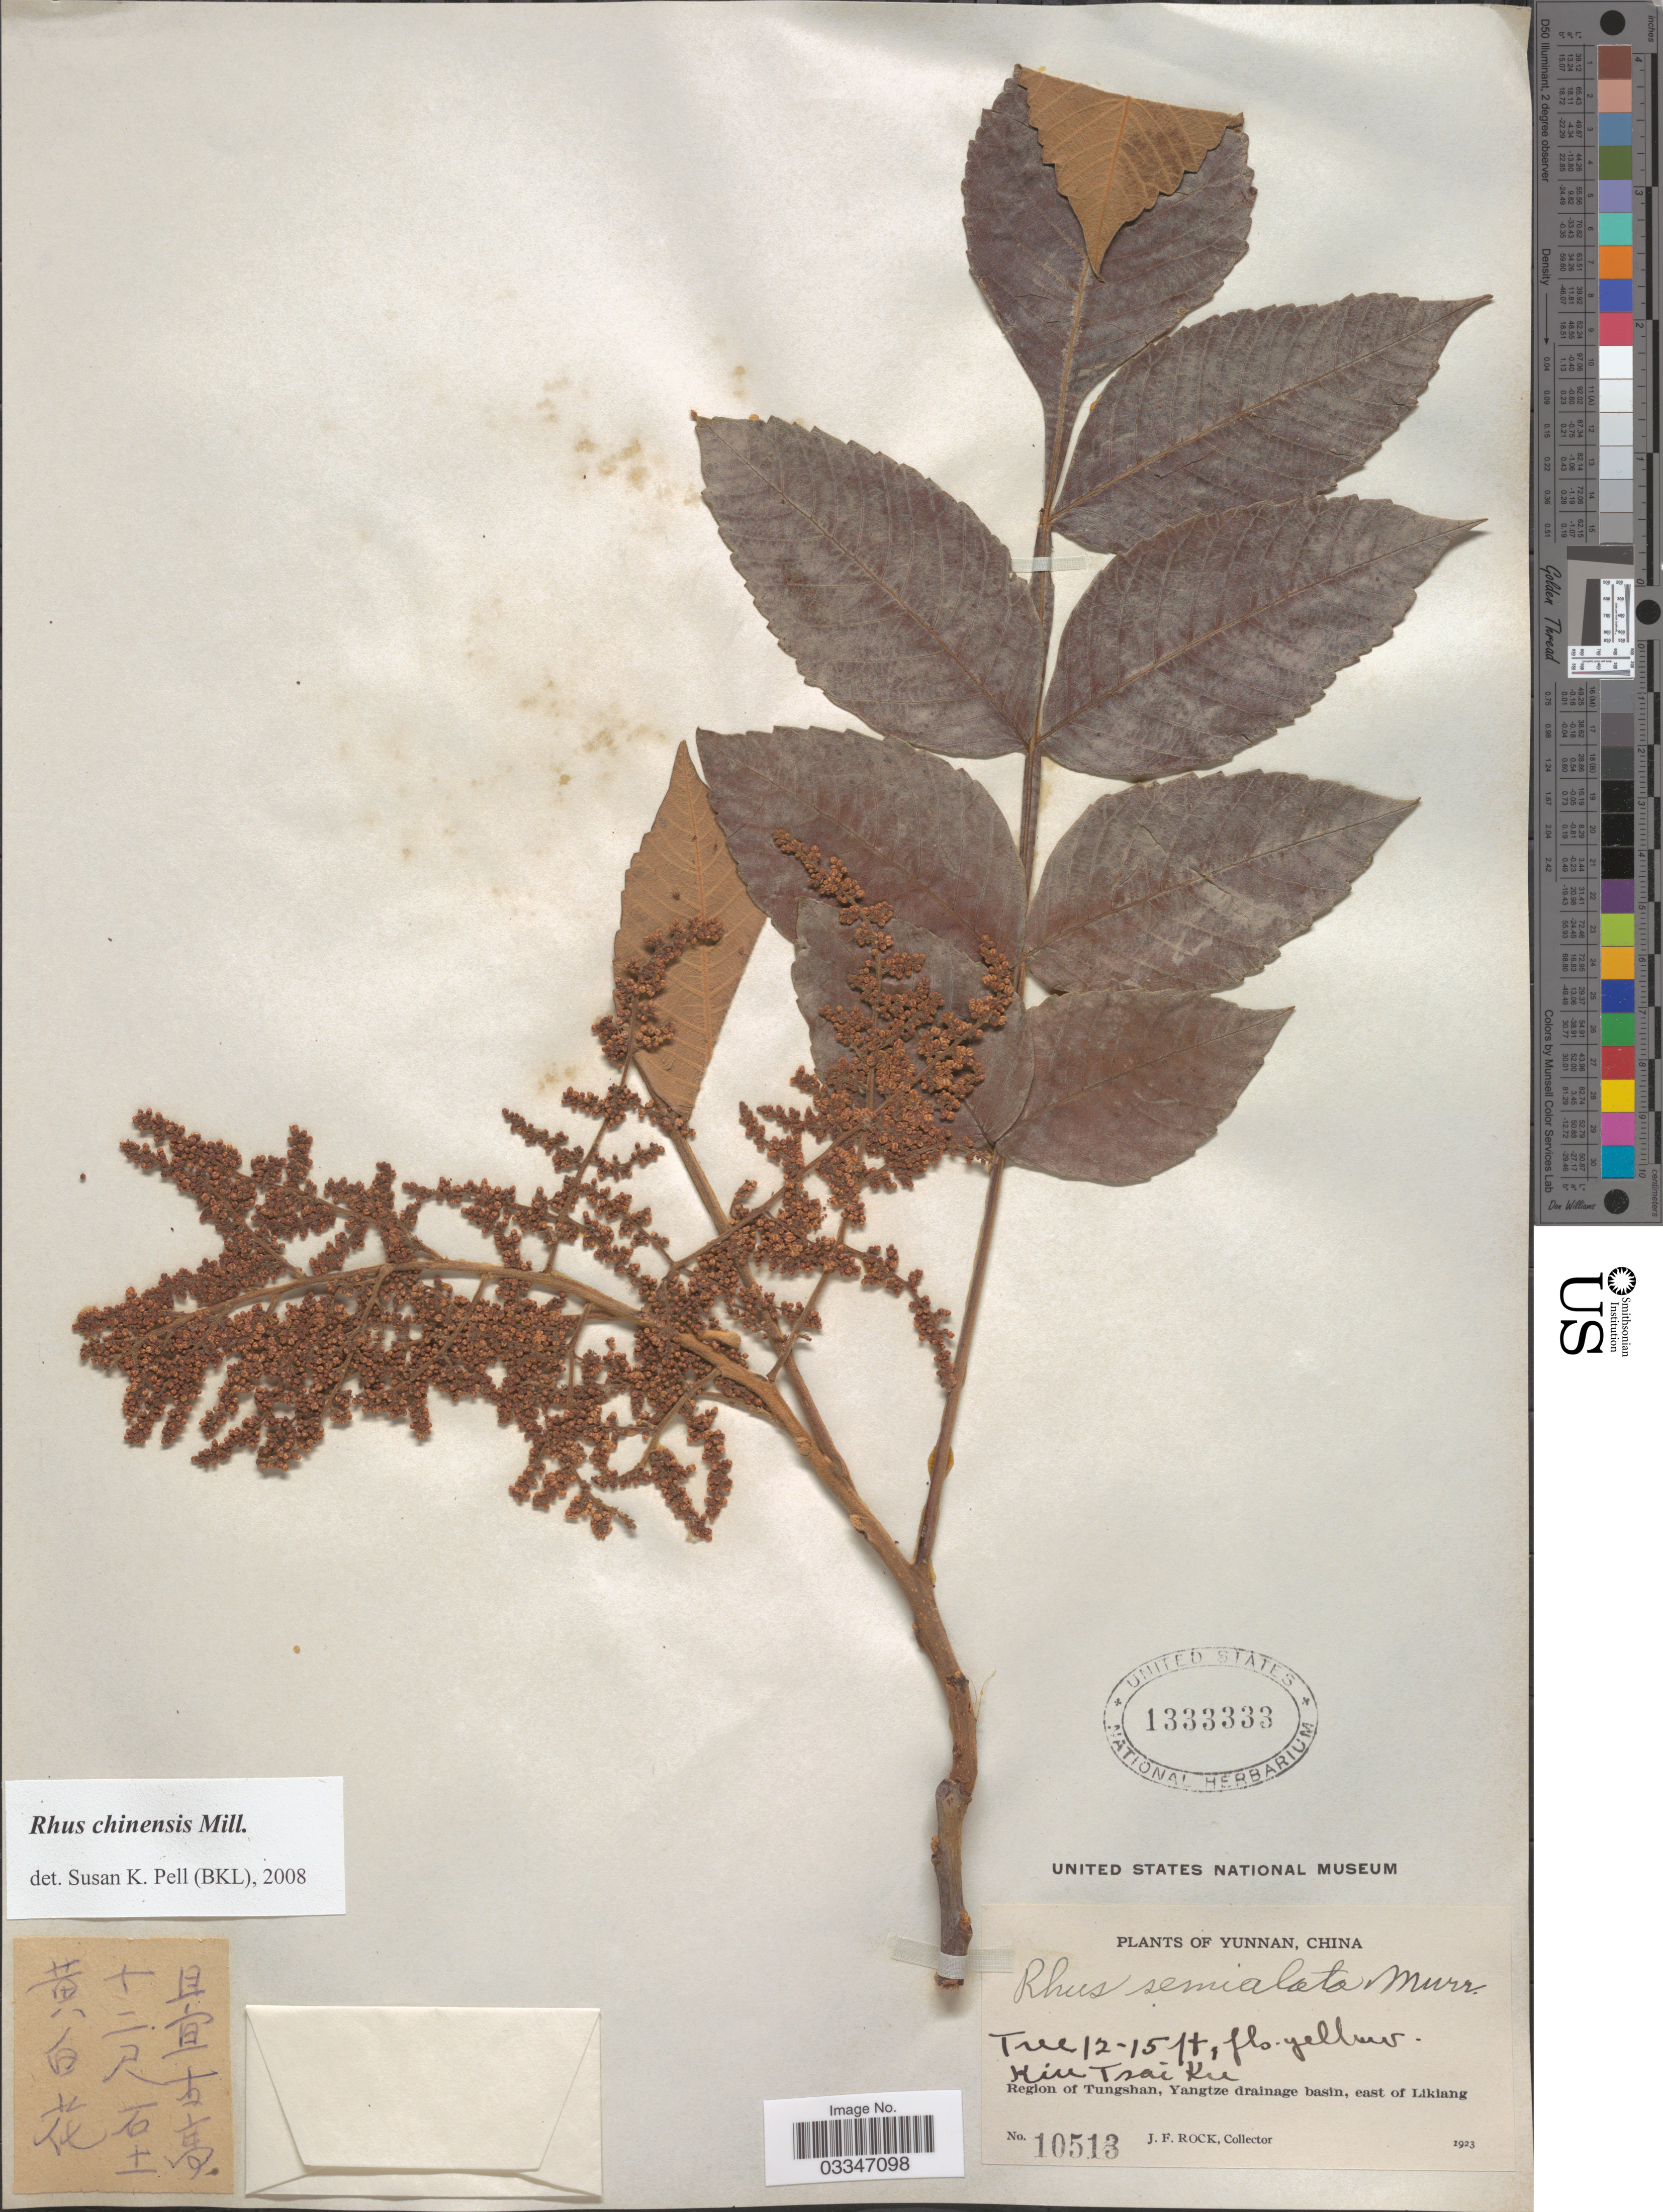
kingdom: Plantae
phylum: Tracheophyta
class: Magnoliopsida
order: Sapindales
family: Anacardiaceae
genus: Rhus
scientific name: Rhus chinensis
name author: Mill.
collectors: J. Rock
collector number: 10513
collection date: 1923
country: China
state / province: Yunnan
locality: Kiu Tsai Ku. Region of Tungshan, Yangtze drainage basin, east of Likiang.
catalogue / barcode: US 1333333